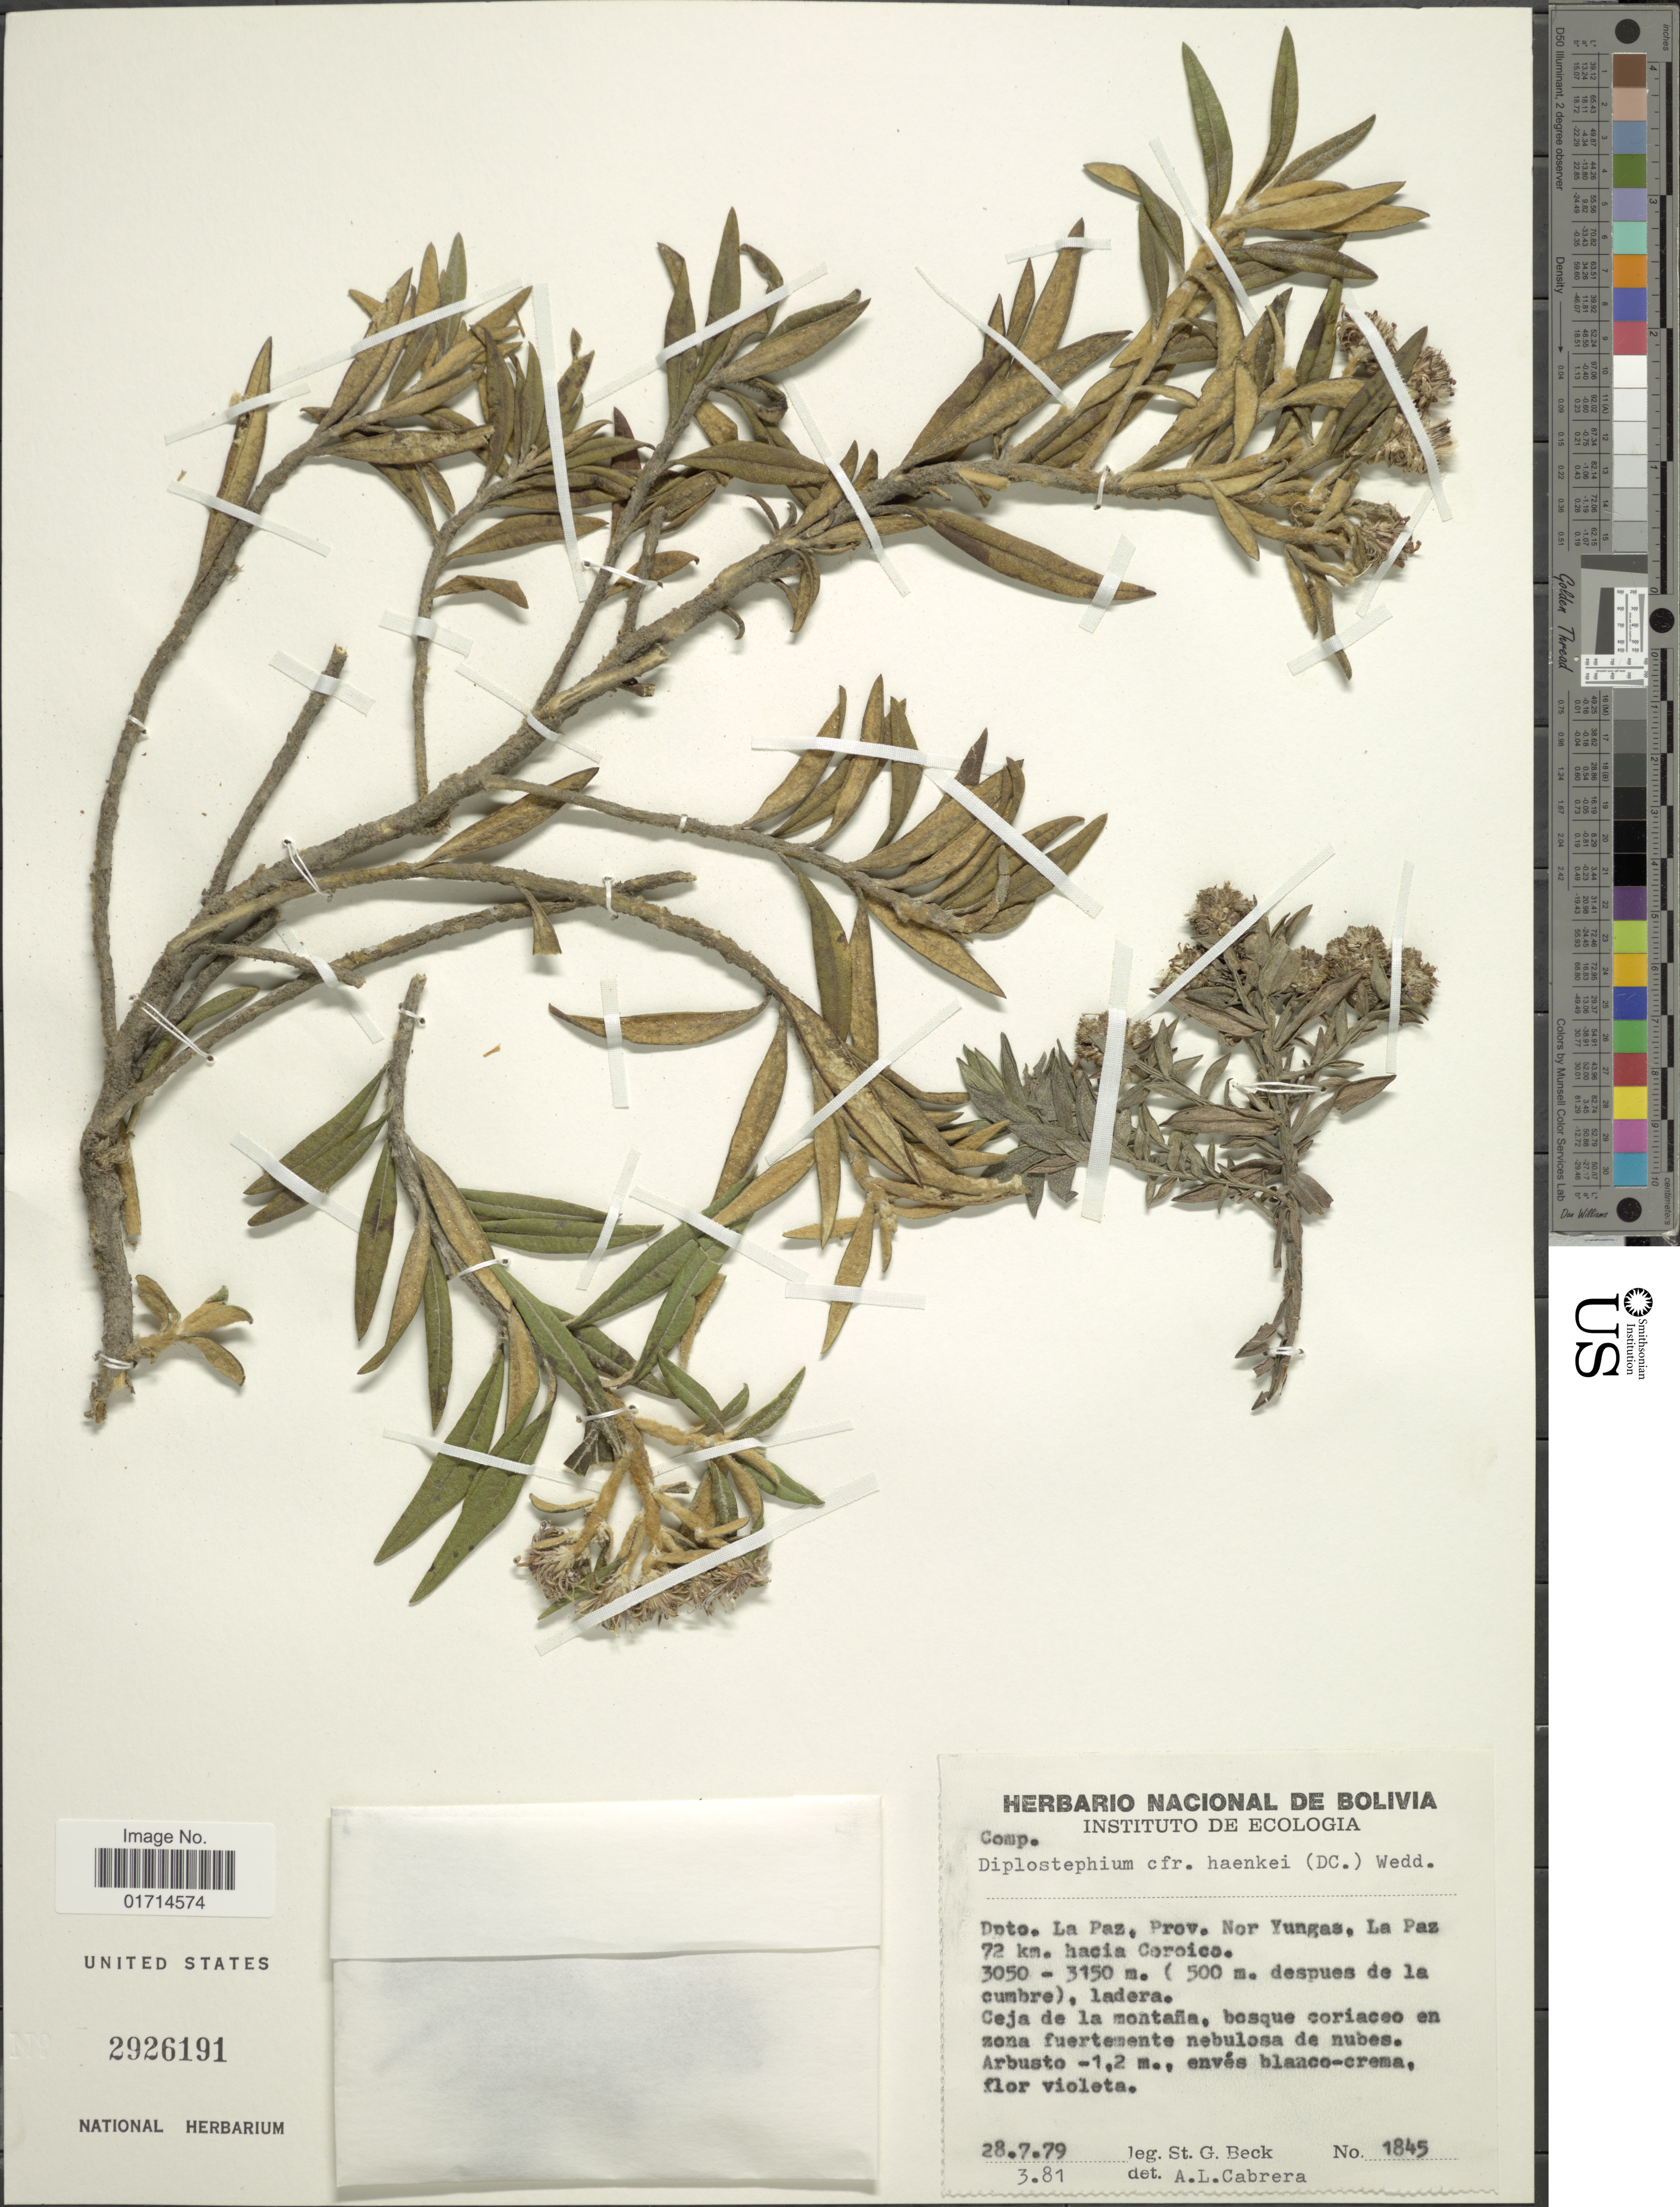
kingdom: Plantae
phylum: Tracheophyta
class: Magnoliopsida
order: Asterales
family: Asteraceae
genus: Diplostephium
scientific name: Diplostephium haenkei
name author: (DC.) Wedd.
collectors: S. G. Beck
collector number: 1845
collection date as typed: Transcribed d/m/y: 28/7/79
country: Bolivia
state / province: La Paz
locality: Prov. Nor Yungas, La Paz 72 km. hacia Ceroico, Ceja de la montana, bosque coriacco en zona fuertemente nebulosa de nubes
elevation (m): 3050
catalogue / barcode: US 2926191